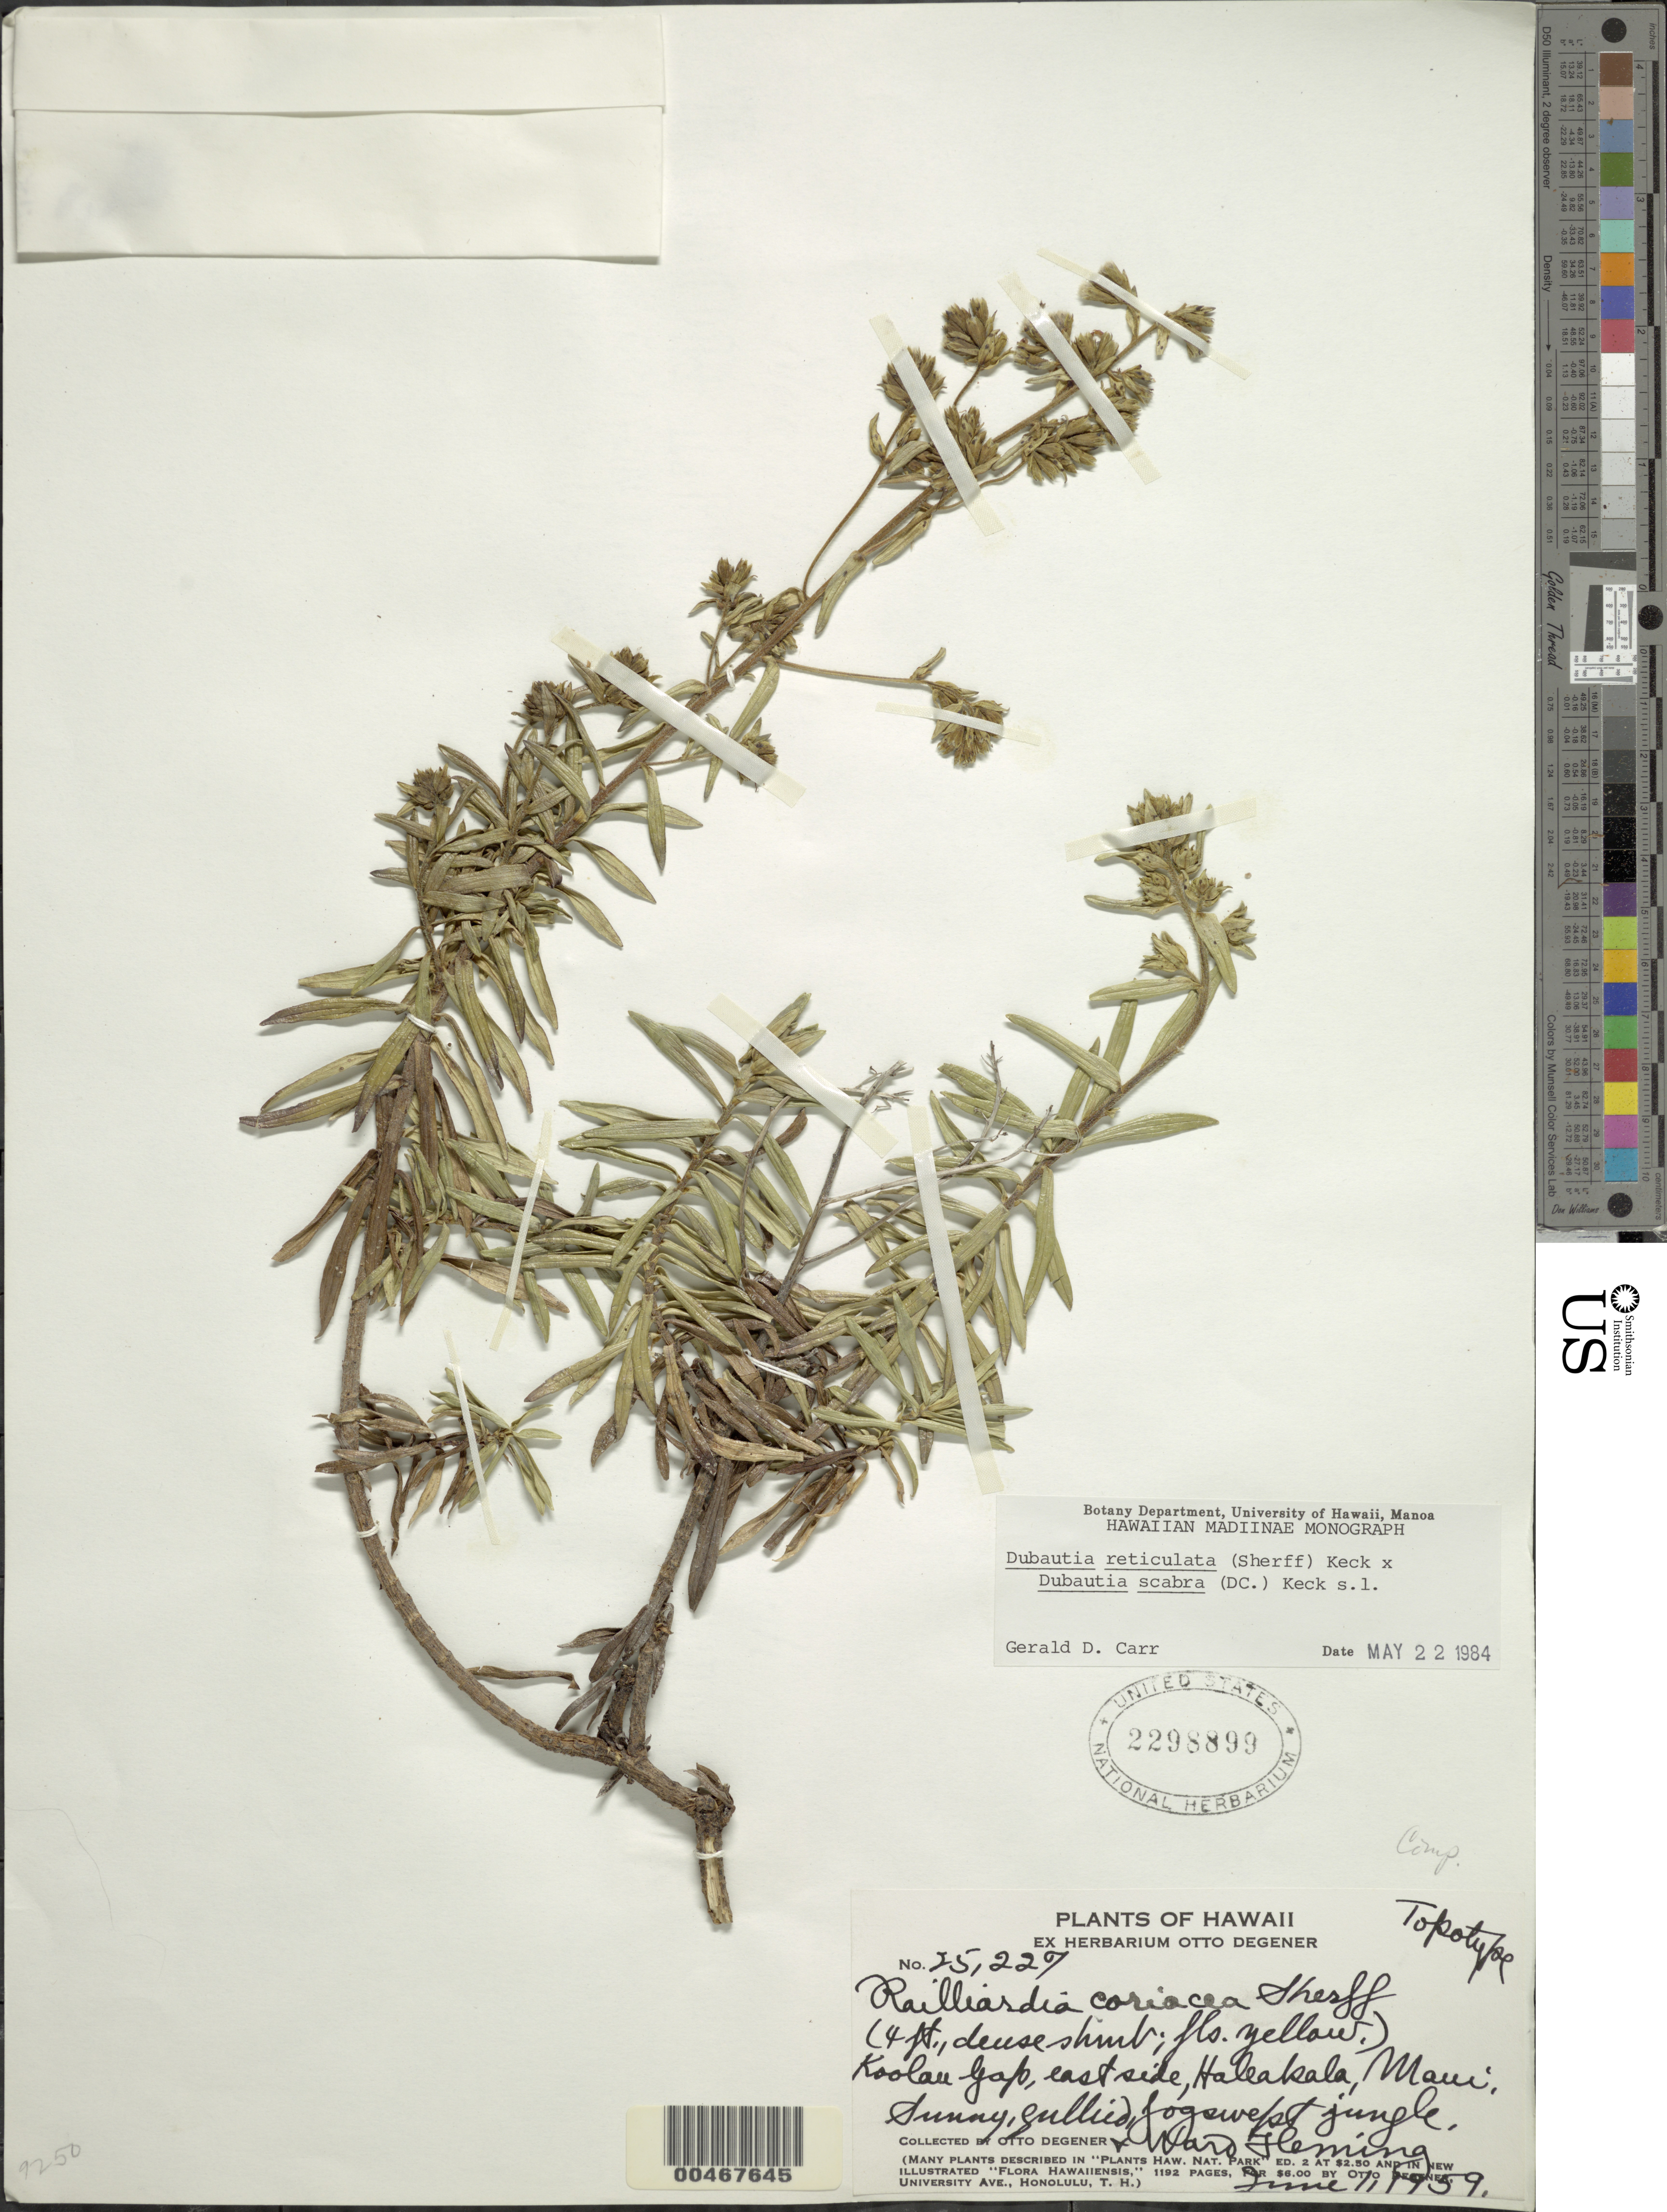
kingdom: Plantae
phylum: Tracheophyta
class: Magnoliopsida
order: Asterales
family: Asteraceae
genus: Dubautia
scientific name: Dubautia reticulata x D. scabra (DC.) D.D. Keck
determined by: Carr, G. D.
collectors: O. Degener & H. Fleming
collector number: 25227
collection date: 1959-06-11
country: United States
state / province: Hawaii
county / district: Maui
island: Maui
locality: Koolau Gap, east side Haleakala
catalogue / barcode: US 2298899